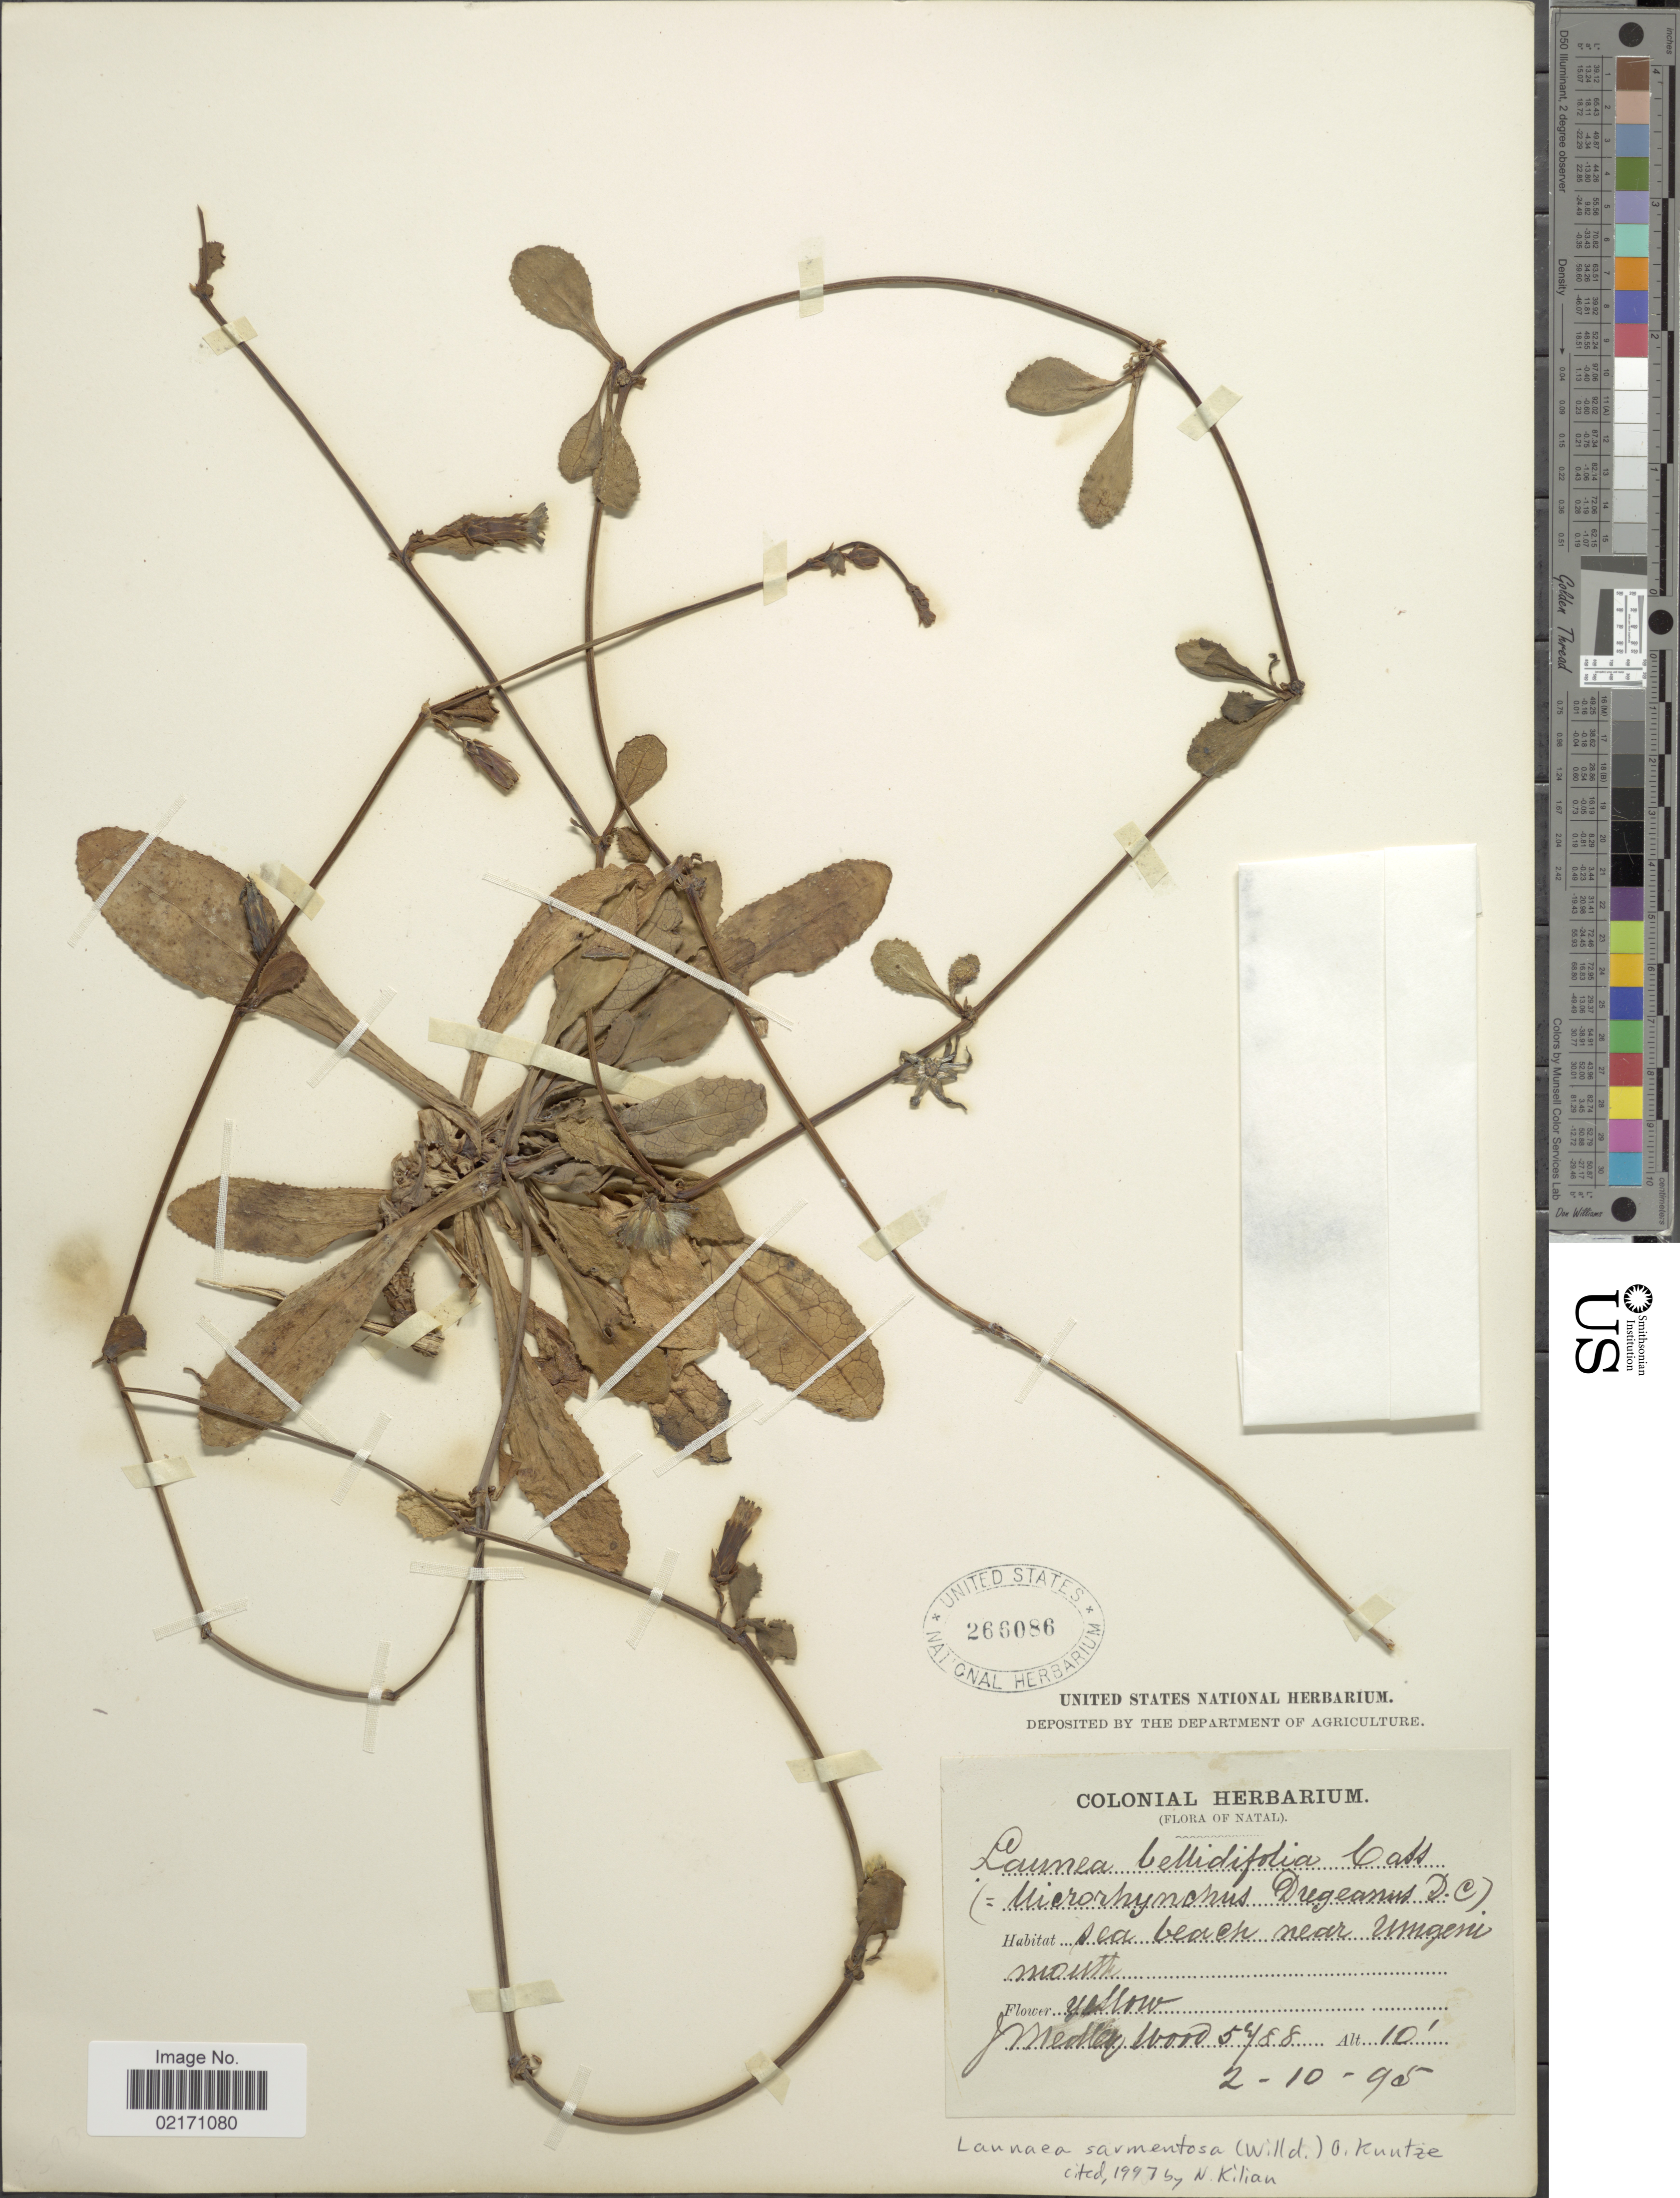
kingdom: Plantae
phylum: Tracheophyta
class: Magnoliopsida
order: Asterales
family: Asteraceae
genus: Launaea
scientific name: Launaea sarmentosa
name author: (Willd.) Kuntze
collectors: J. M. Wood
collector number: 5788*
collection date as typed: Transcribed d/m/y: 2/10/95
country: South Africa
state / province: KwaZulu-Natal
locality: Natal, sea beach near Umgeni Mouth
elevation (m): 3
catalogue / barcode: US 266086